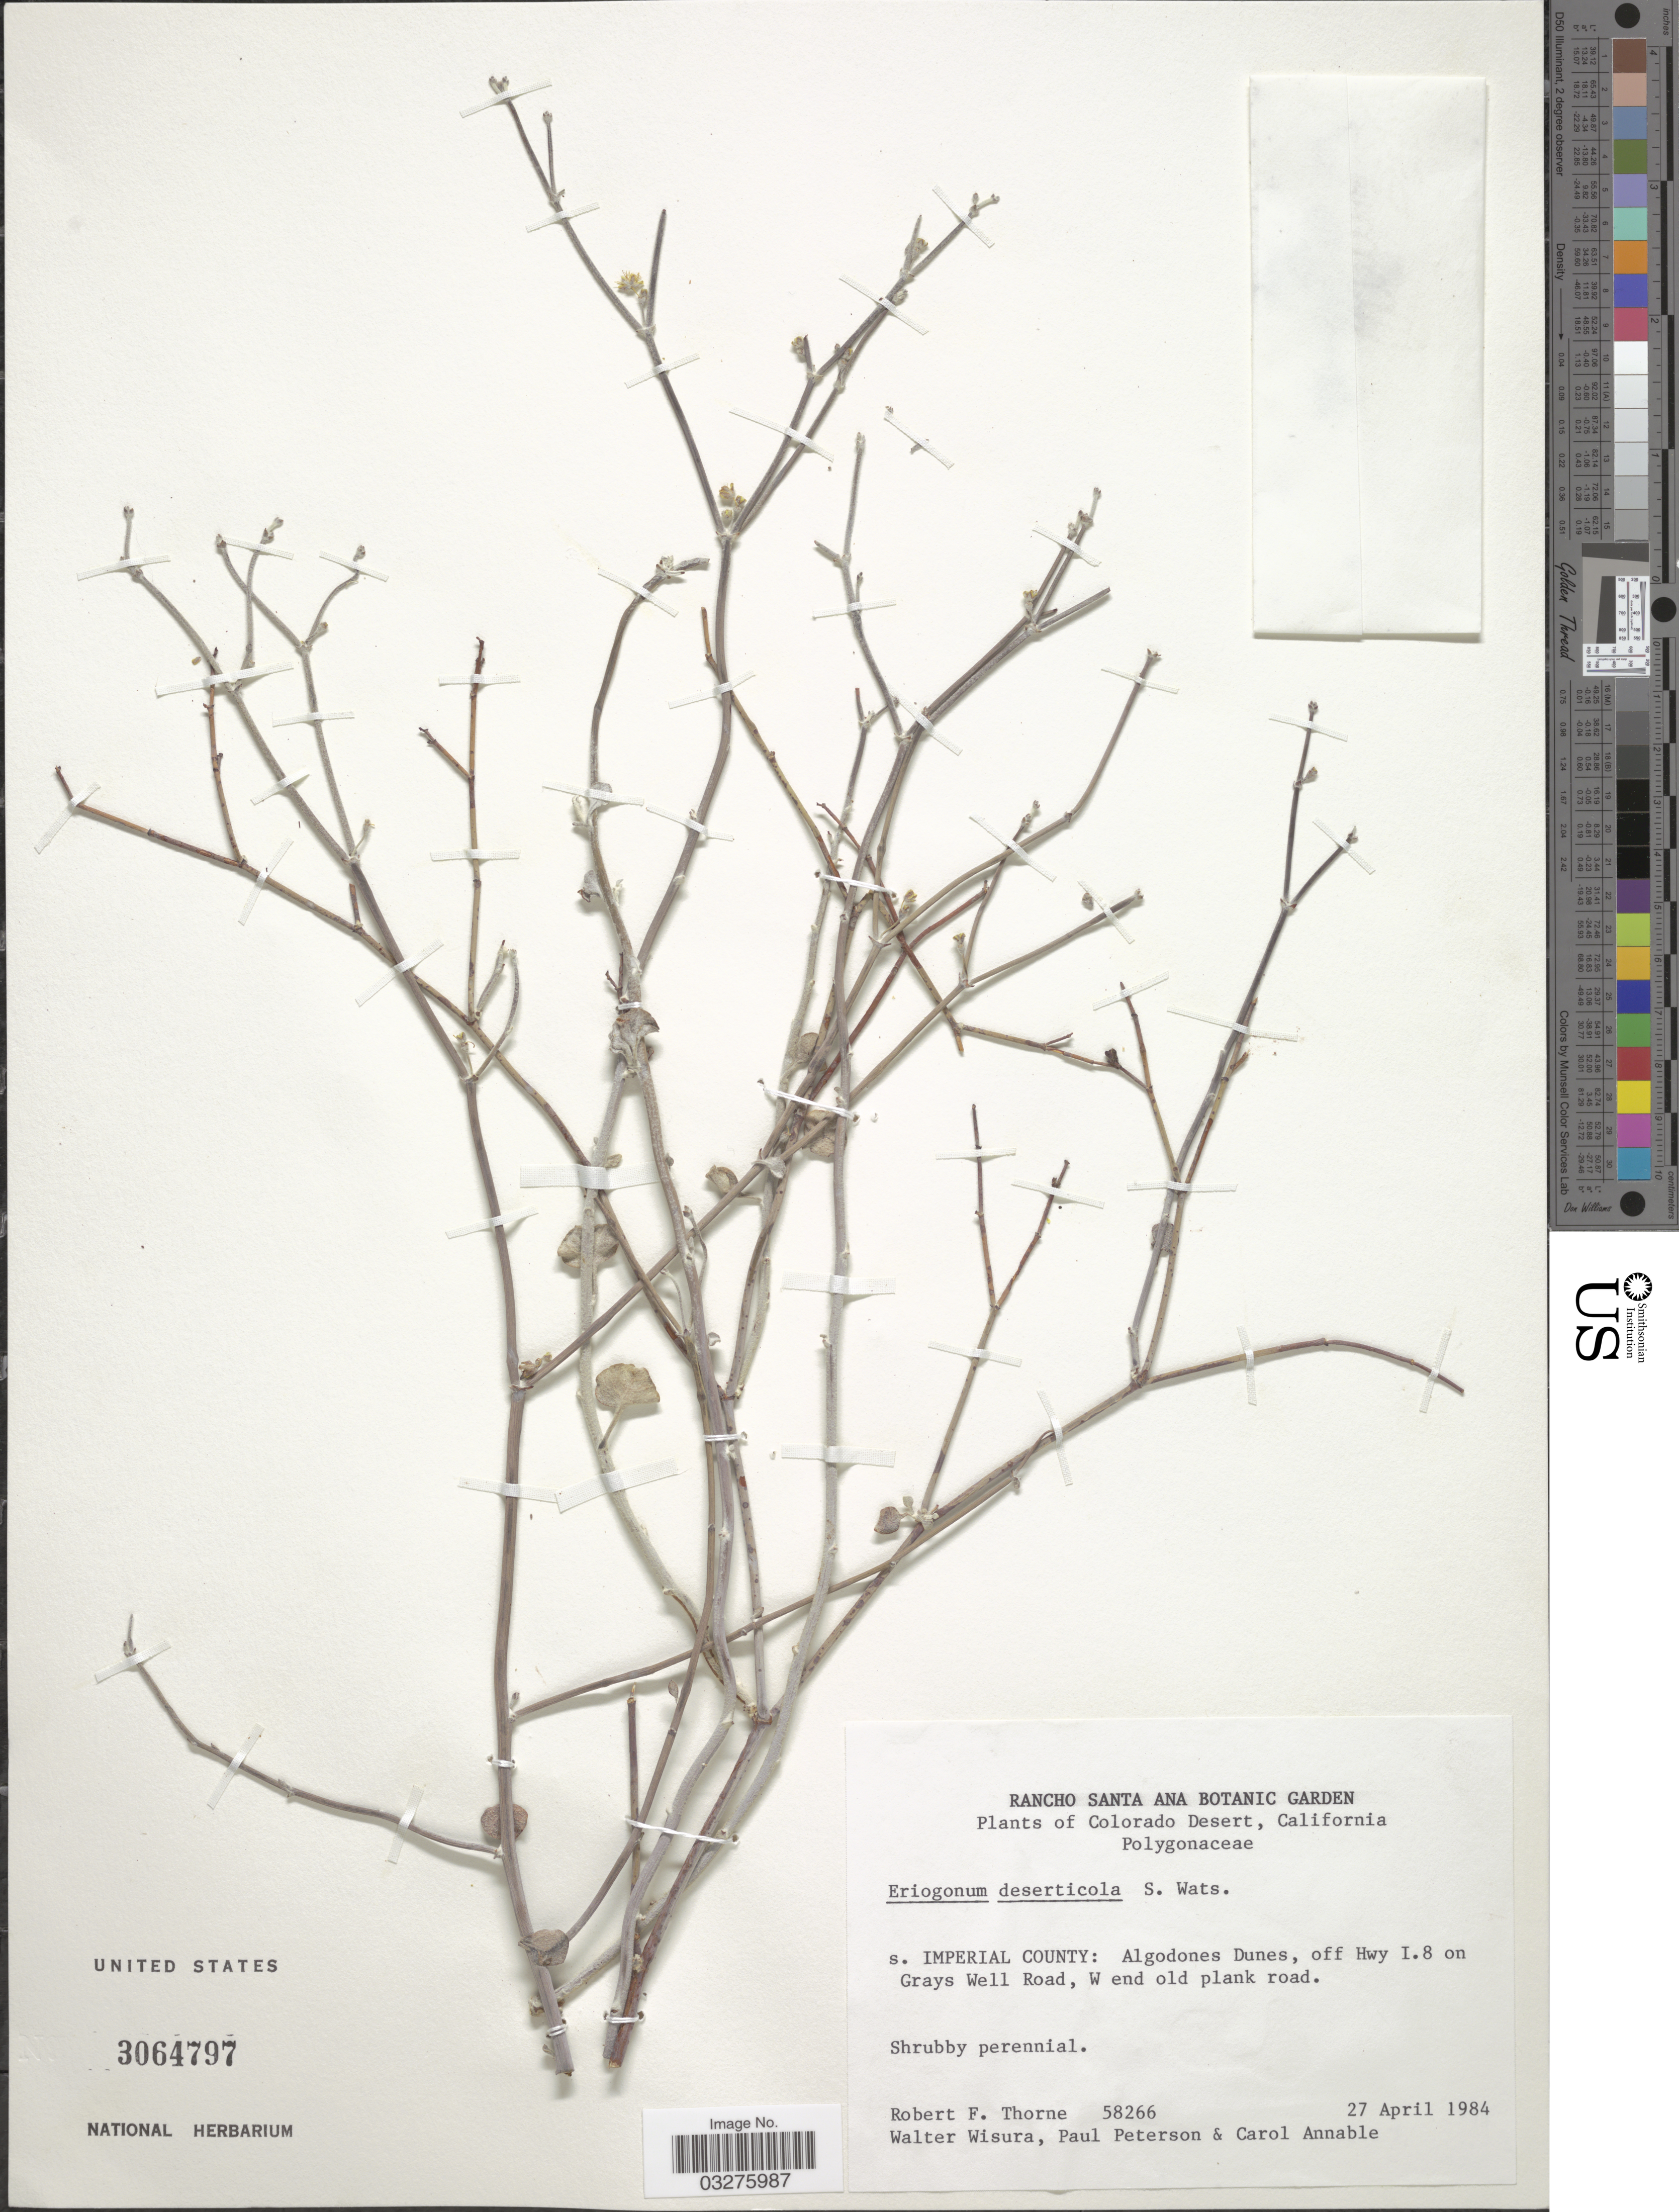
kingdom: Plantae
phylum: Tracheophyta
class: Magnoliopsida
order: Caryophyllales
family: Polygonaceae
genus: Eriogonum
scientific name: Eriogonum deserticola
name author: S. Watson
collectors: R. F. Thorne, W. Wisura, P. M. Peterson & C. R. Annable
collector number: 58266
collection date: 1984-04-27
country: United States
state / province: California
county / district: Imperial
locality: Colorado Desert. s. Imperial County: Algodones Dunes, off Hwy I.8 on Grays Well Road, W end old plank road.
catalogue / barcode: US 3064797